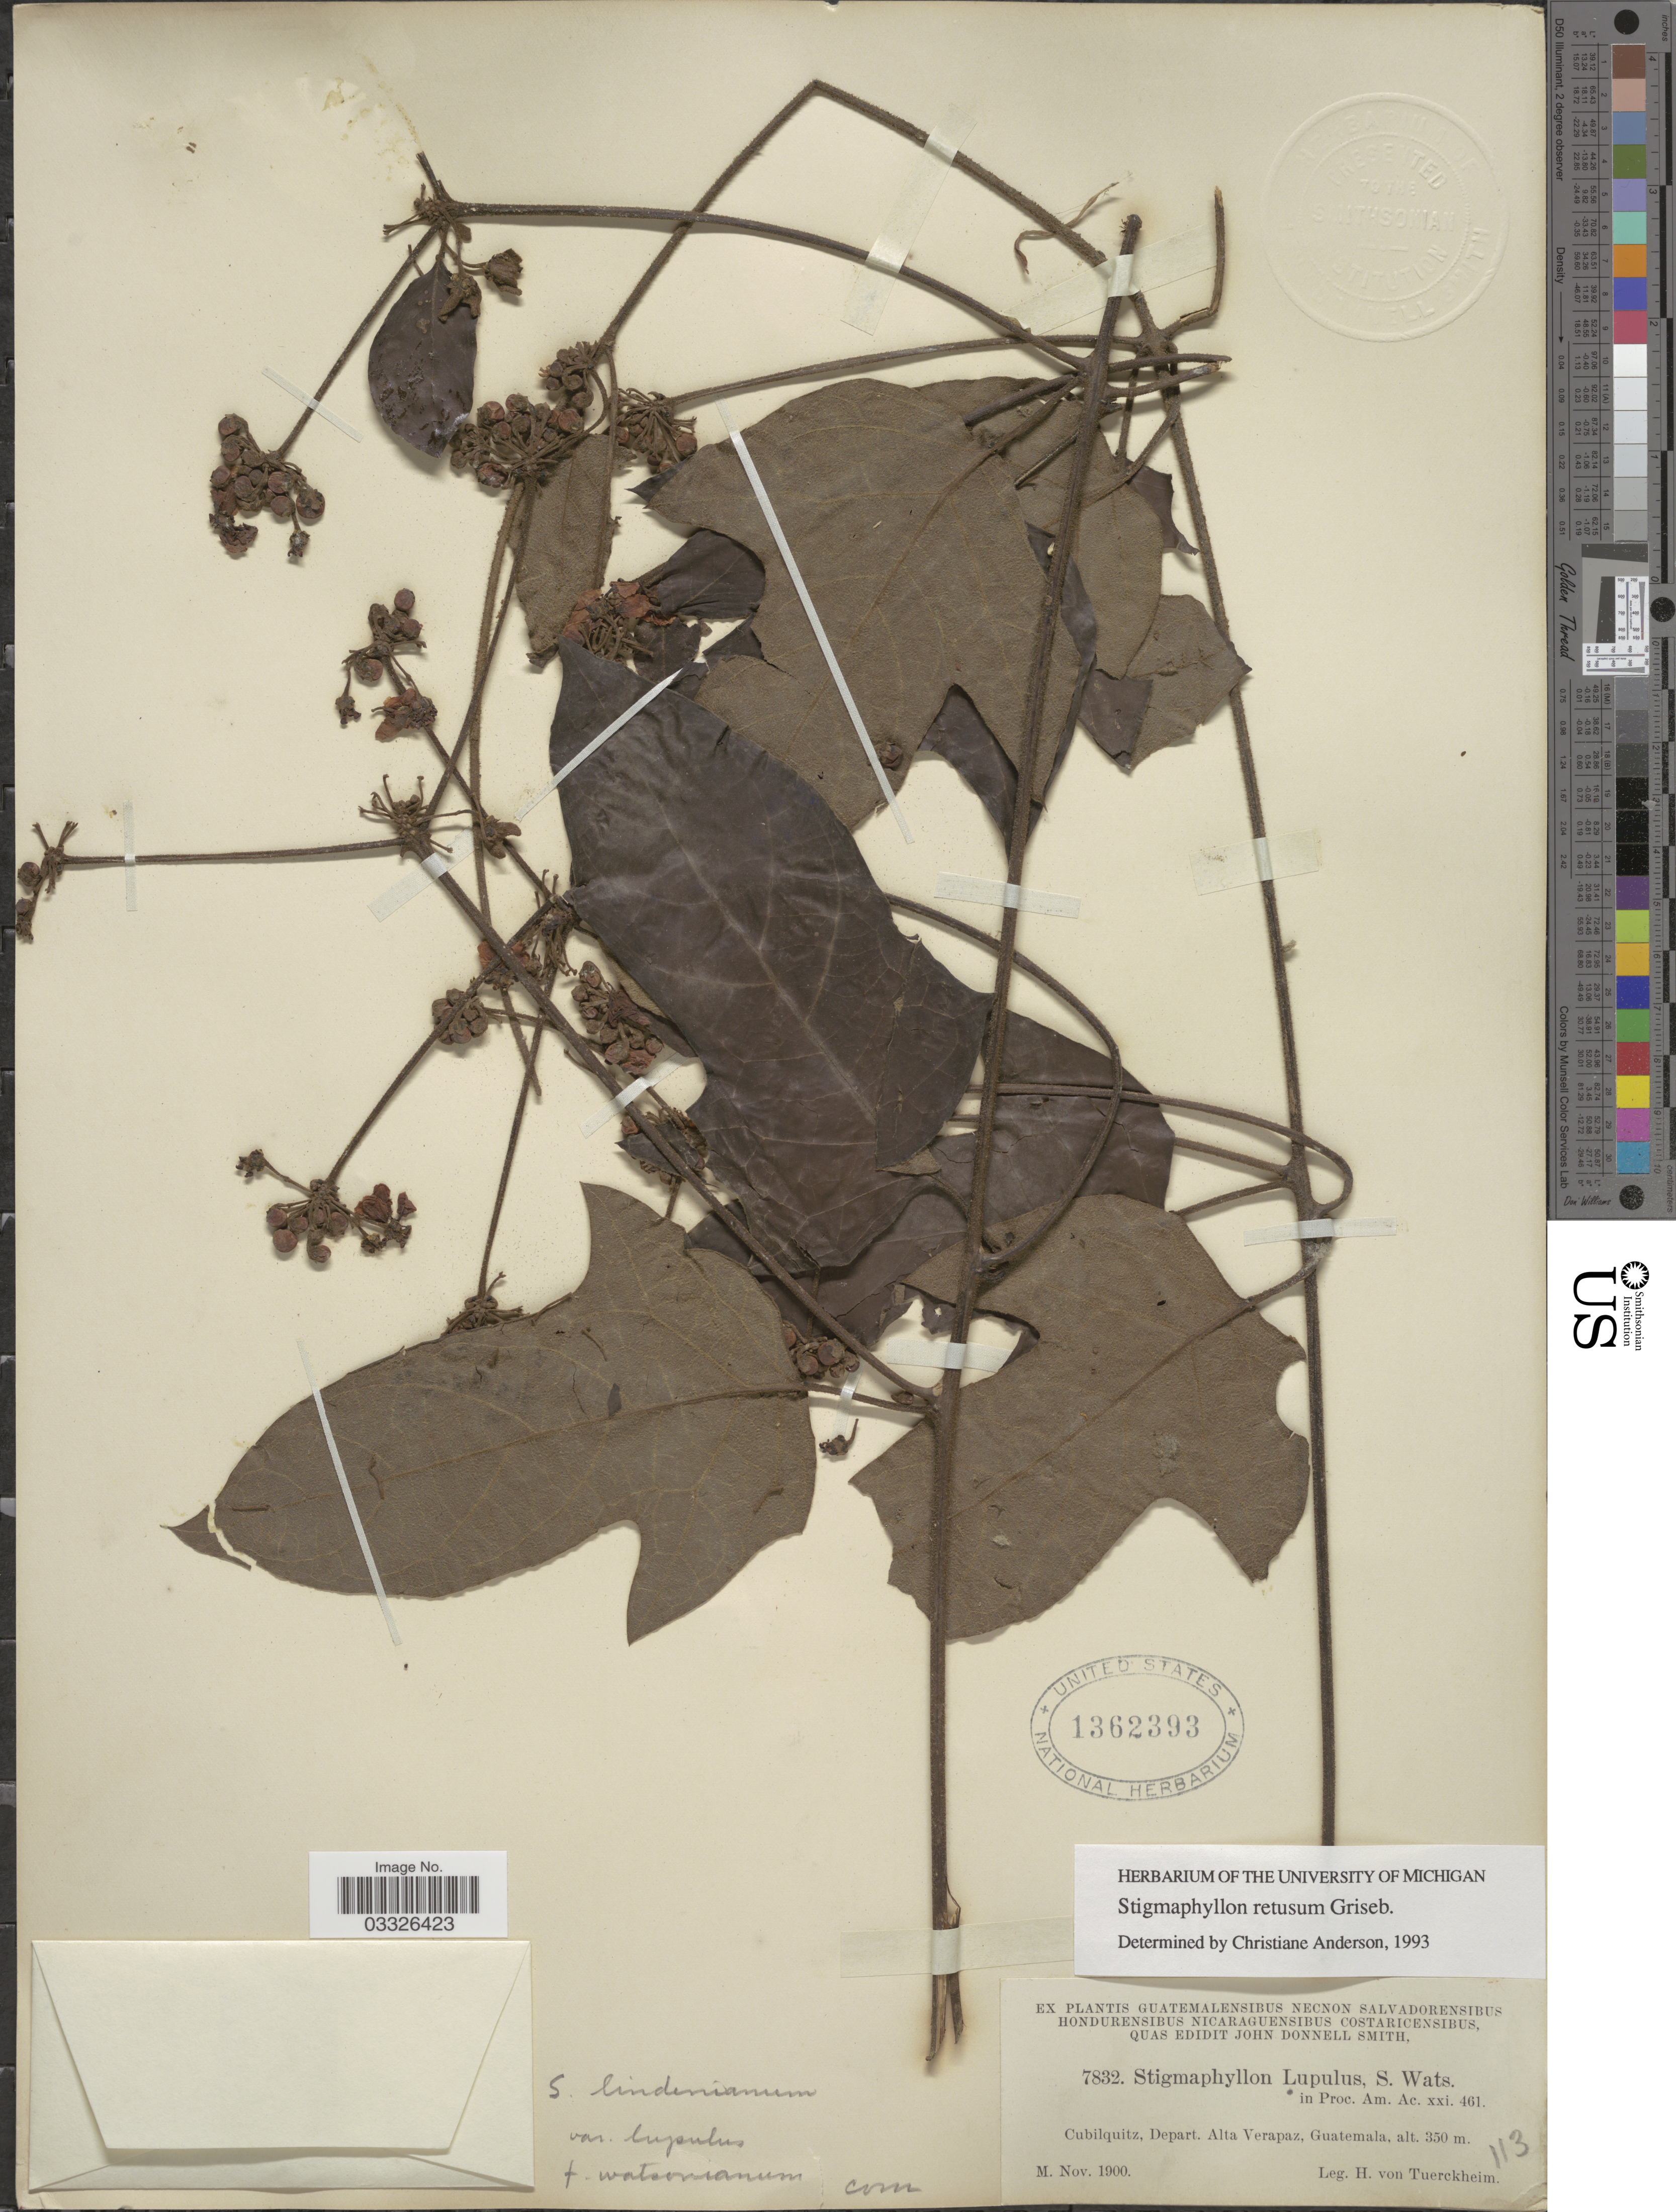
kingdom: Plantae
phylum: Tracheophyta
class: Magnoliopsida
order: Malpighiales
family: Malpighiaceae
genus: Stigmaphyllon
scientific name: Stigmaphyllon retusum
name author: Griseb.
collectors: H. von Türckheim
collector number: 7832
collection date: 1900-11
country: Guatemala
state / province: Alta Verapaz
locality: Cubilquitz, Depart. Alta Verapaz.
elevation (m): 350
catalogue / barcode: US 1362393